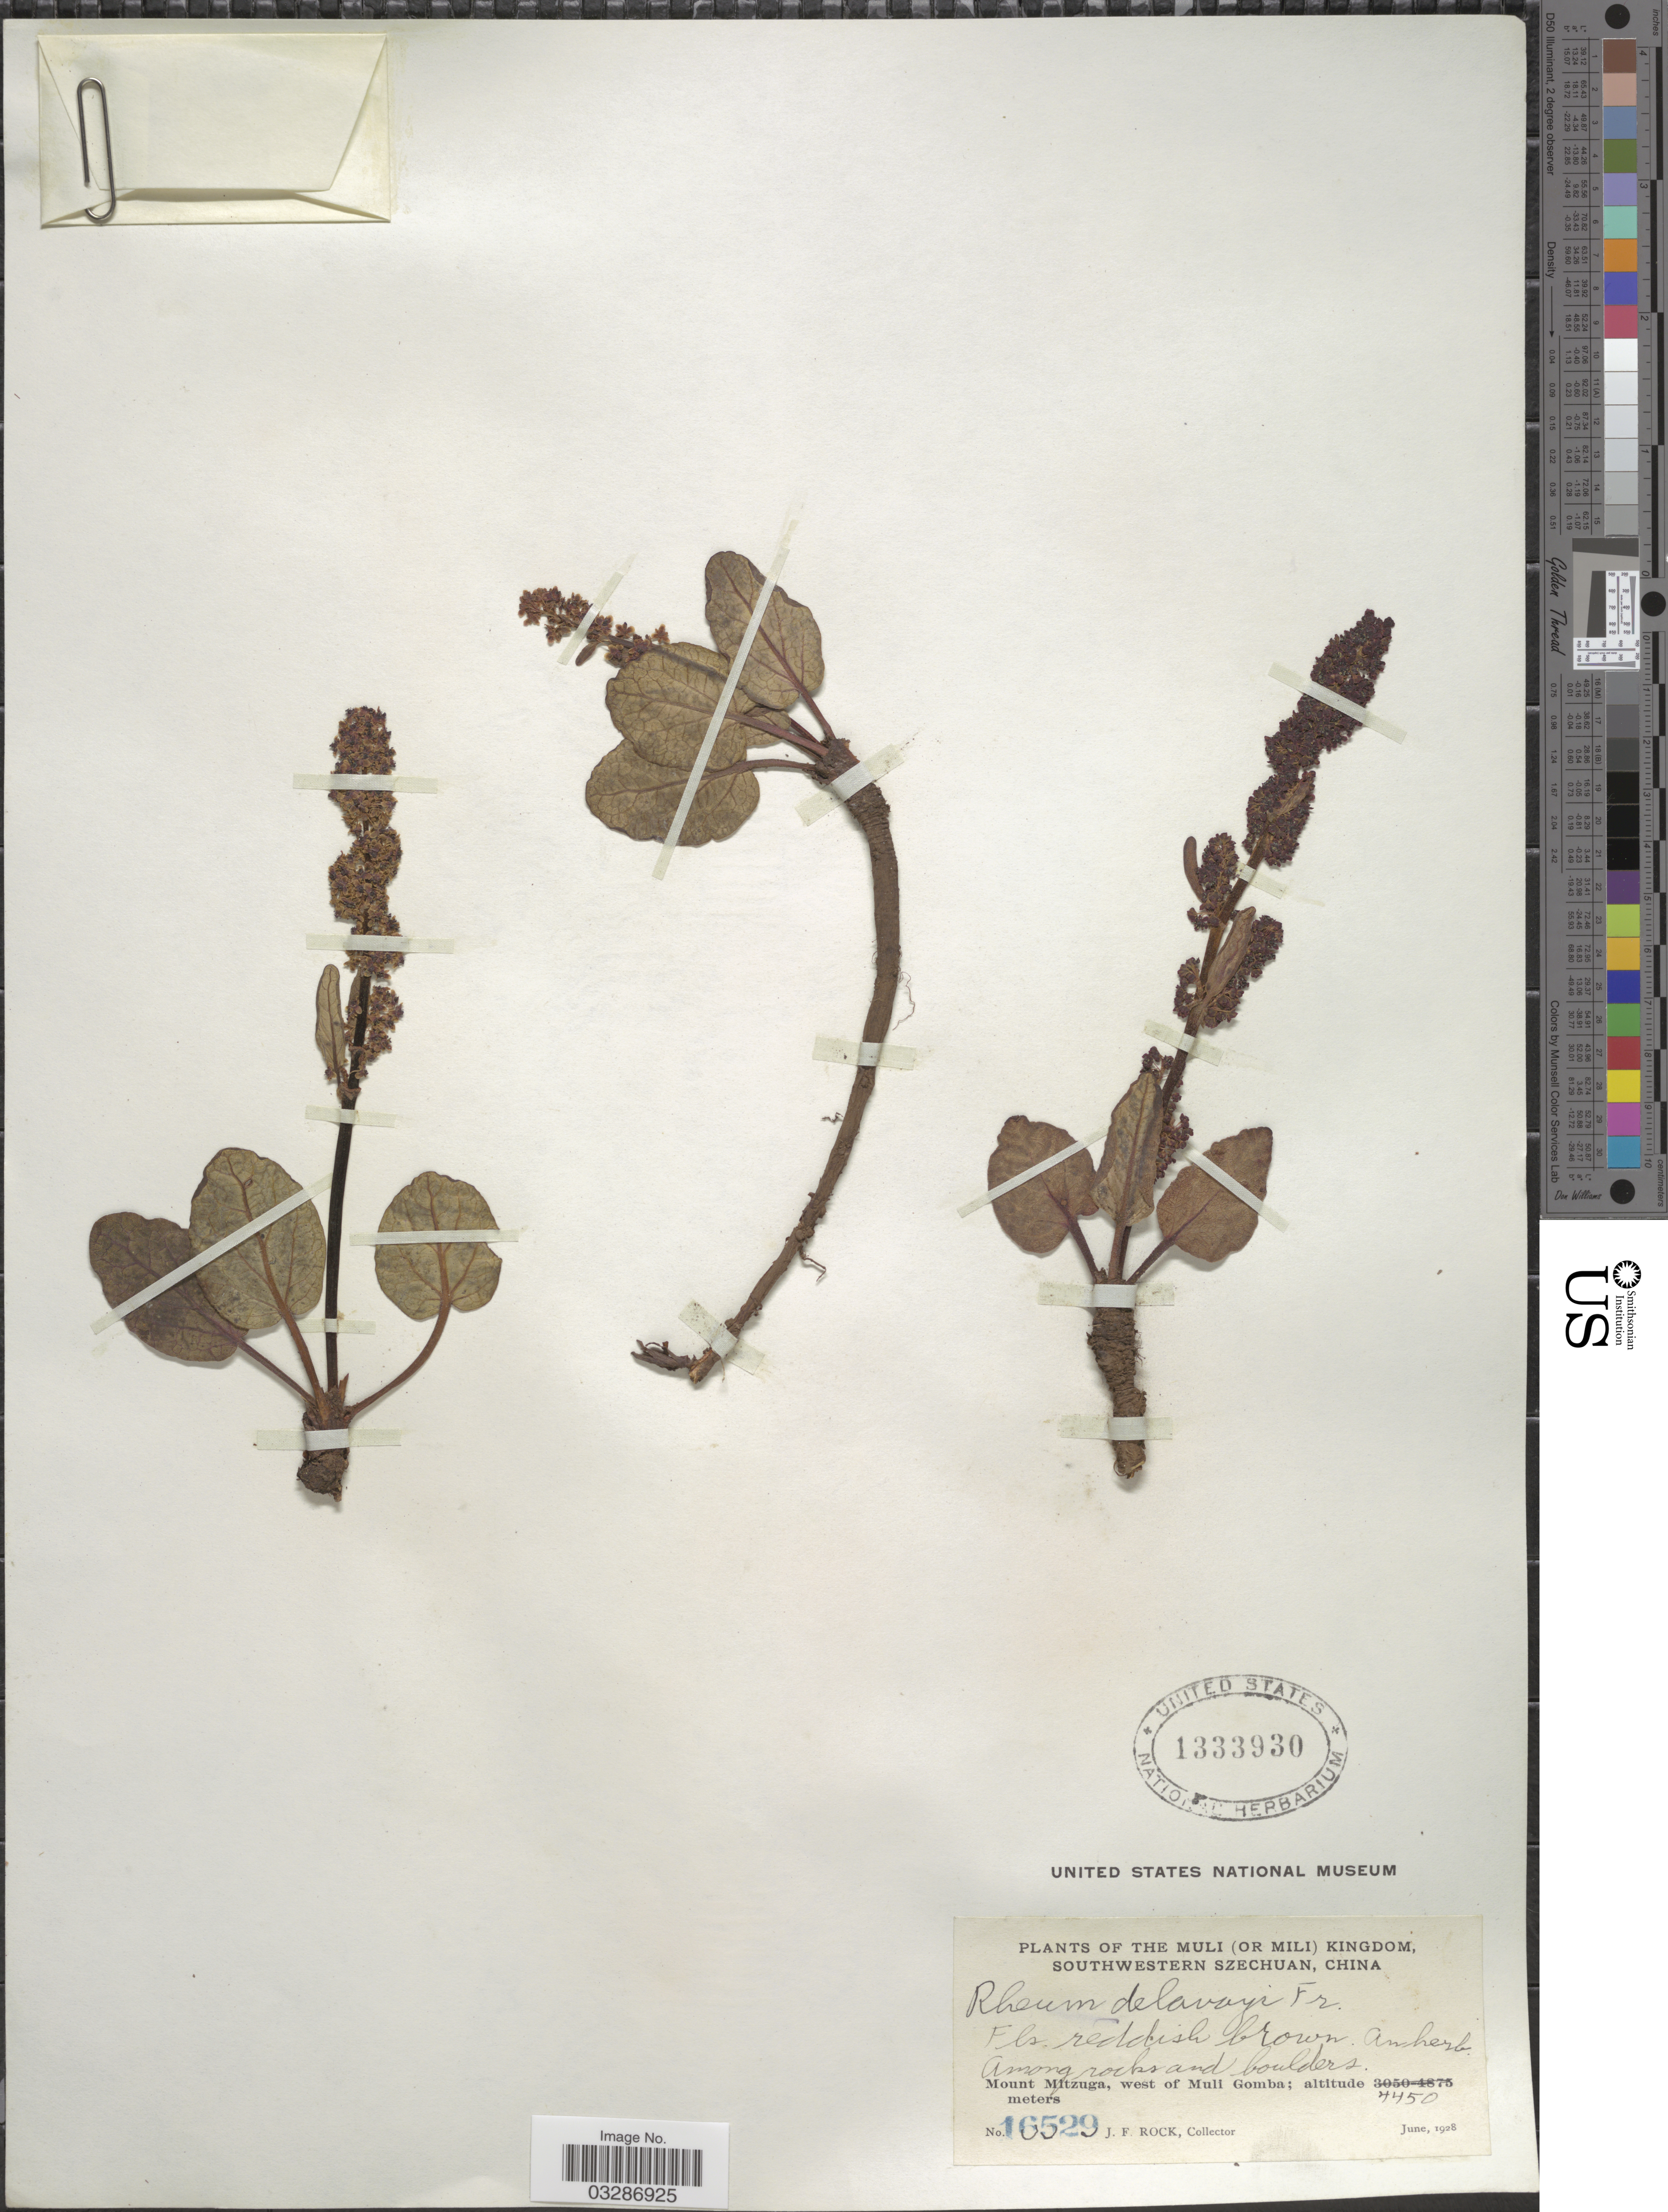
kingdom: Plantae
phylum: Tracheophyta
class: Magnoliopsida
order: Caryophyllales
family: Polygonaceae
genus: Rheum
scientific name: Rheum delavayi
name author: Franch.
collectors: J. Rock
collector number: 16529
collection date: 1928-06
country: China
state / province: Sichuan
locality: The Muli (or Mili) Kingdom, Southwestern Szechuan. Mount Mitzuga, west of Muli Gomba.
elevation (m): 4450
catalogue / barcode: US 1333930